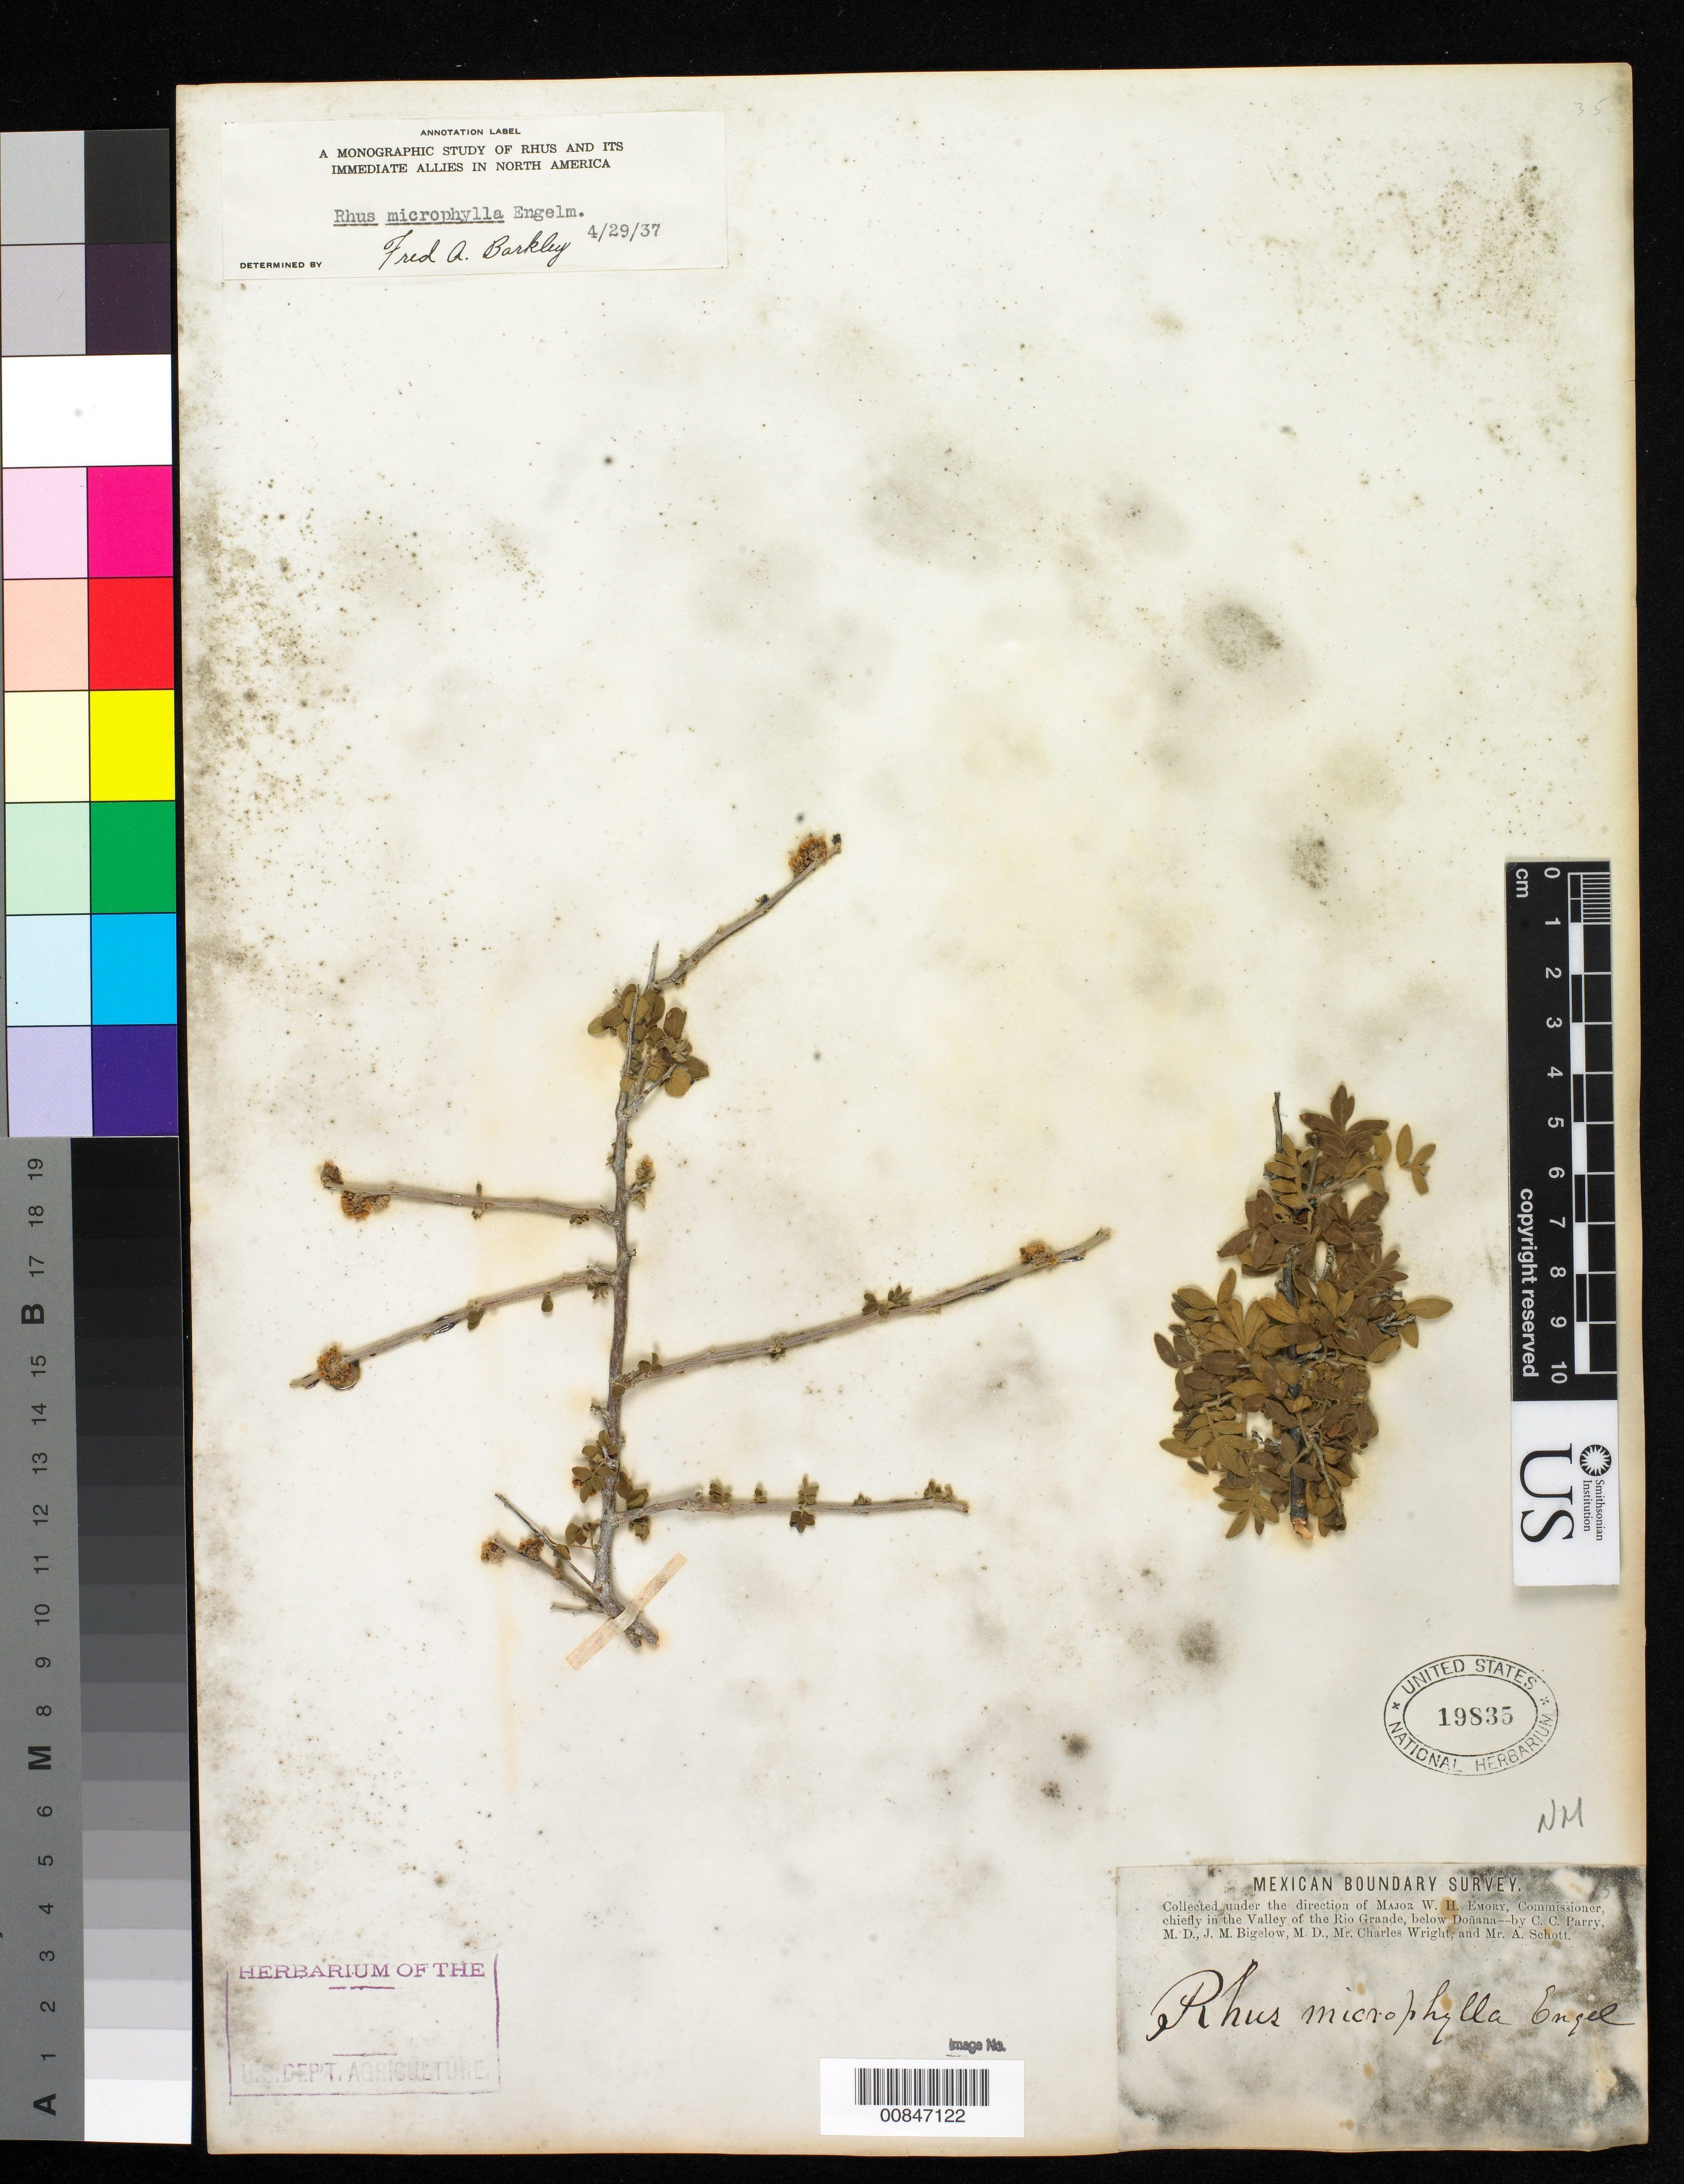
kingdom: Plantae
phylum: Tracheophyta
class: Magnoliopsida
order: Sapindales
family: Anacardiaceae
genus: Rhus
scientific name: Rhus microphylla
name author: Engelm.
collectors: C. C. Parry, J. M. Bigelow, C. Wright & A. C. V. Schott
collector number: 75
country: United States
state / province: New Mexico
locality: Valley of the Rio Grande, below Doñana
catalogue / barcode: US 19835